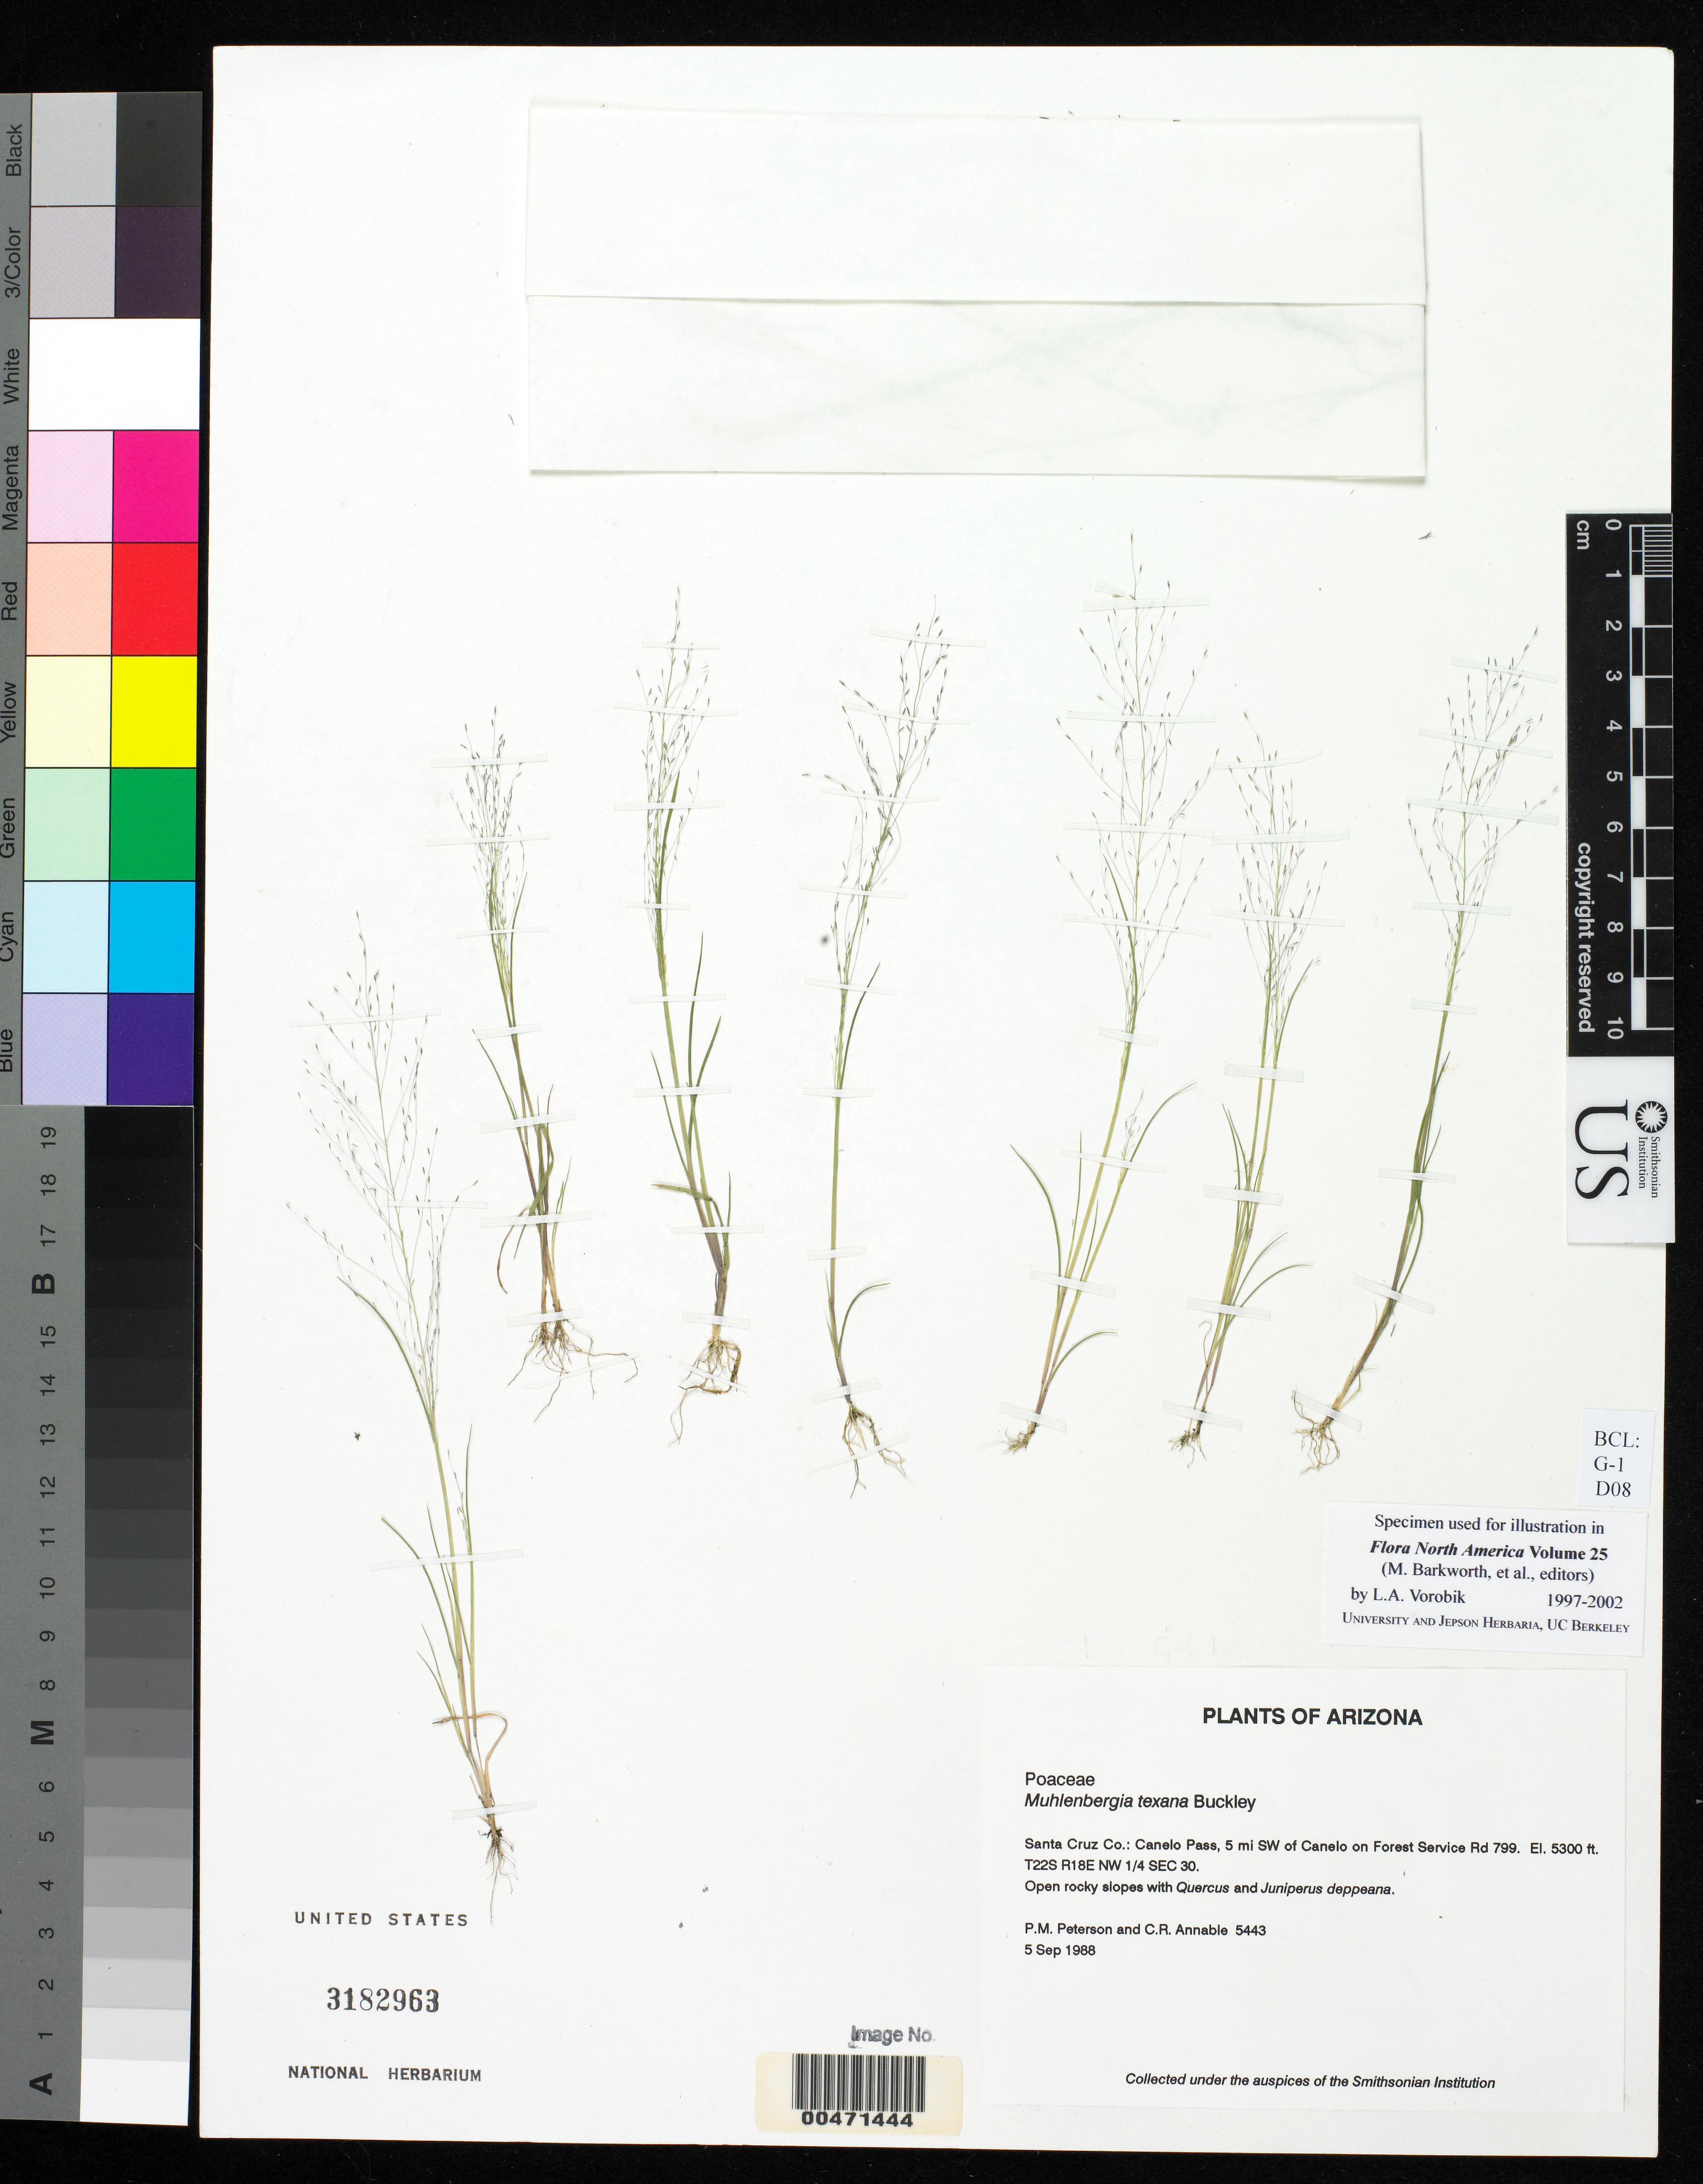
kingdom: Plantae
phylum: Tracheophyta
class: Liliopsida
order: Poales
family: Poaceae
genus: Muhlenbergia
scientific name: Muhlenbergia texana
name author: Buckley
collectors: P. M. Peterson & C. R. Annable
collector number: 05443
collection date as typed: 05 Sep 1988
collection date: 1988-09-05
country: United States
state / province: Arizona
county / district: Santa Cruz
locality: Canelo Pass, 5 mi SW of Canelo on Forest Service Rd 799.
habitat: Open rocky slopes with Quercus and Juniperus deppeana.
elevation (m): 1615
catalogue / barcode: US 3182963